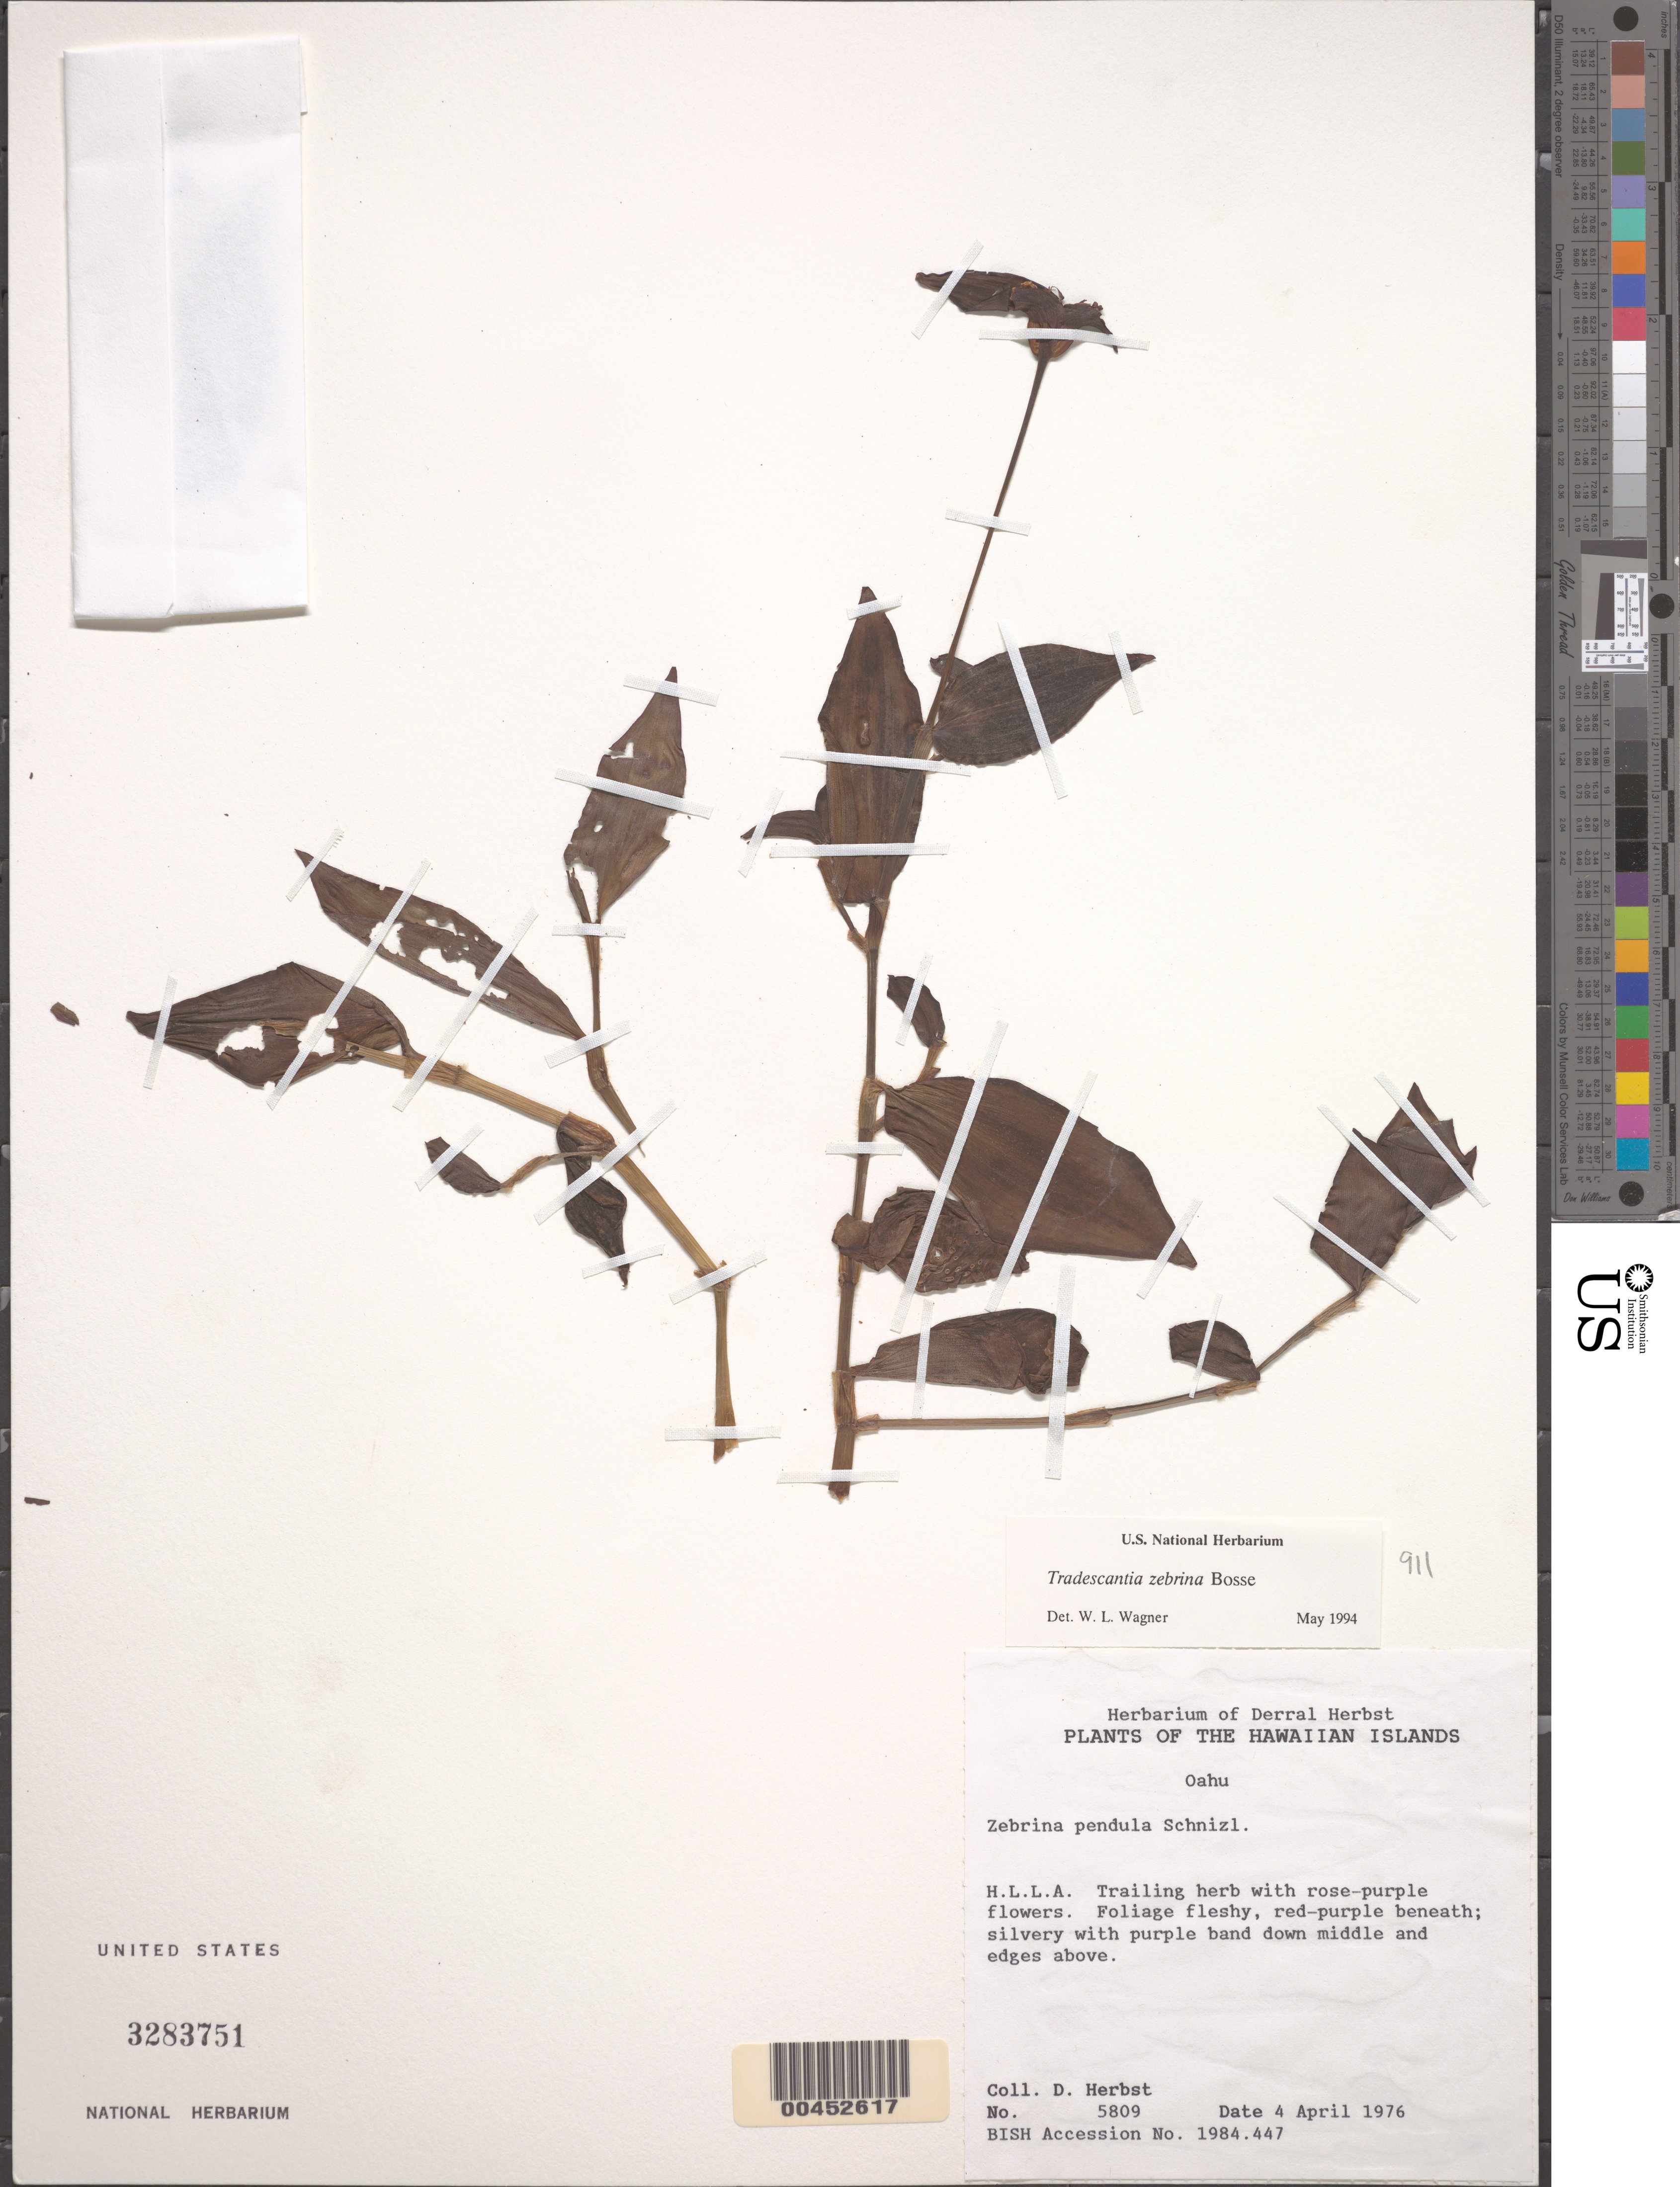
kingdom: Plantae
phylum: Tracheophyta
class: Liliopsida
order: Commelinales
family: Commelinaceae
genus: Tradescantia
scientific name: Tradescantia zebrina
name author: Bosse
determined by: Wagner, W. L., (BOT), Smithsonian Institution - National Museum of Natural History (UNITED STATES)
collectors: D. R. Herbst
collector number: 5809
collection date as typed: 4 Apr 1976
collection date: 1976-04-04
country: United States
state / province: Hawaii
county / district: Honolulu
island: Oahu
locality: H.L.L.A. (H.L. Lyon Arboretum?)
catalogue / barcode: US 3283751